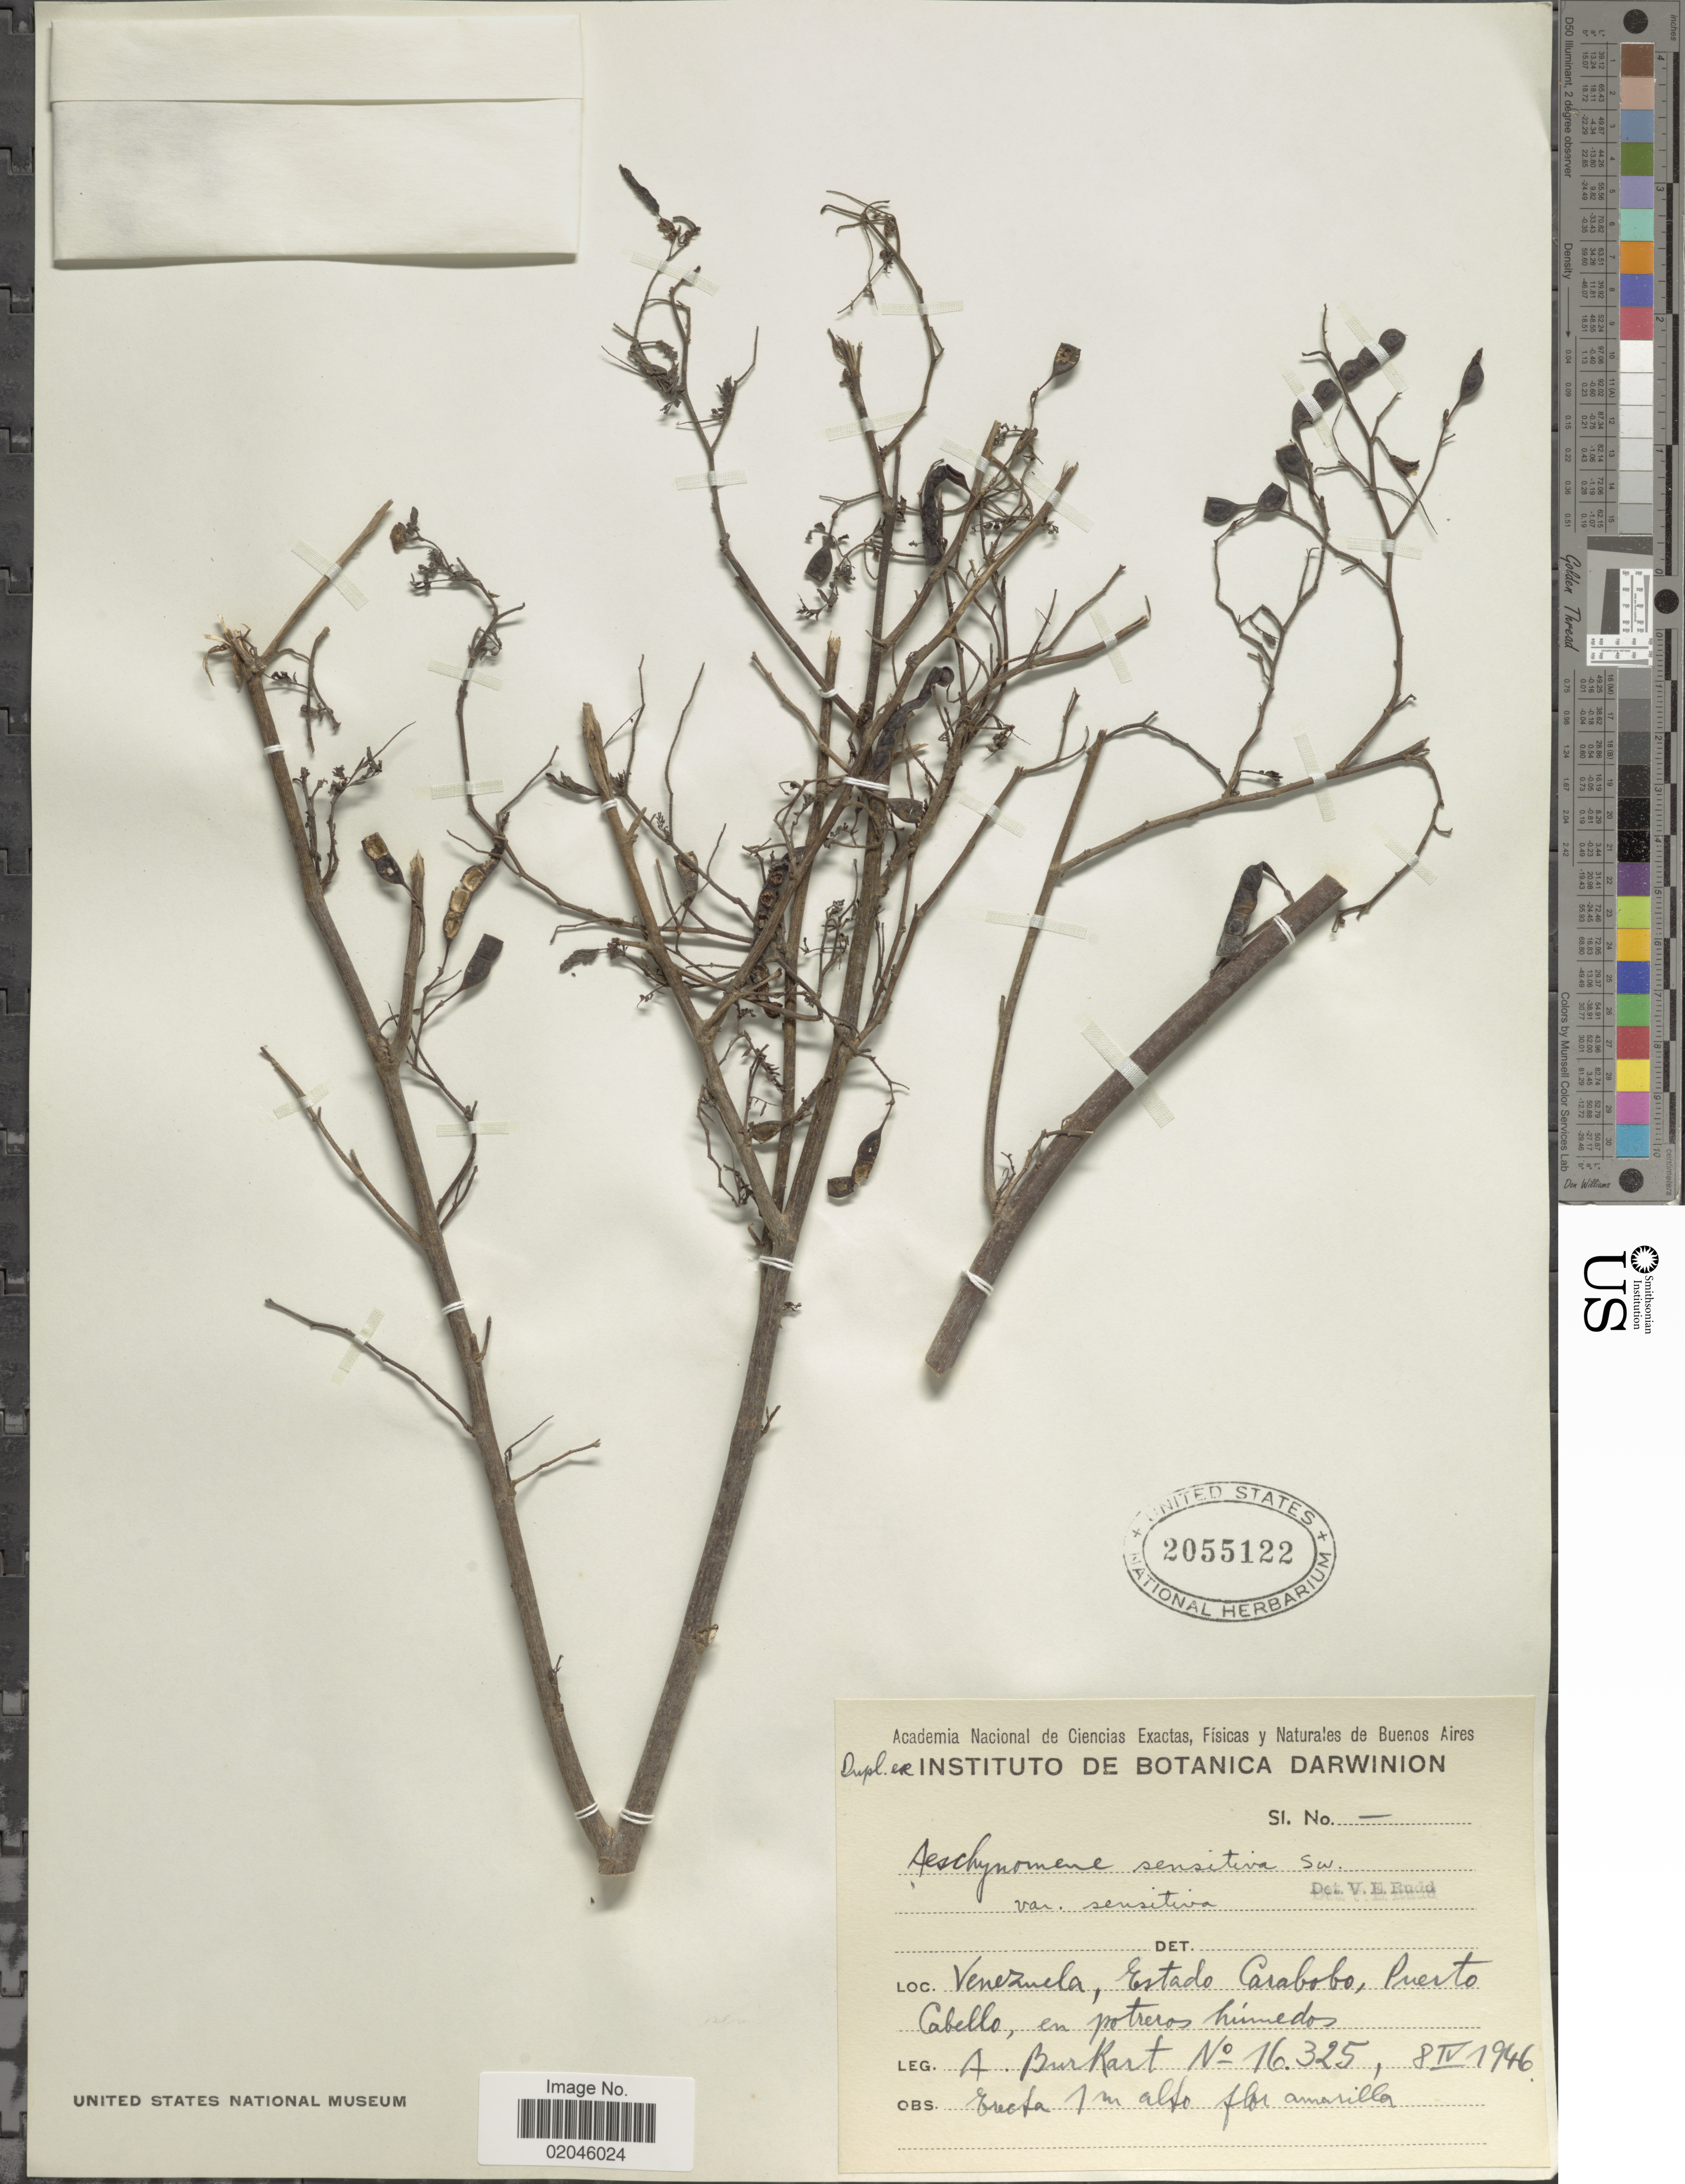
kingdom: Plantae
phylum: Tracheophyta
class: Magnoliopsida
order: Fabales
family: Fabaceae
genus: Aeschynomene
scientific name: Aeschynomene sensitiva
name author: Sw.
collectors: A. E. Burkart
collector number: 16325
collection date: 1946-04-08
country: Venezuela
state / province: Carabobo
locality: Puerto Cabello, en potreros humedos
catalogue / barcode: US 2055122